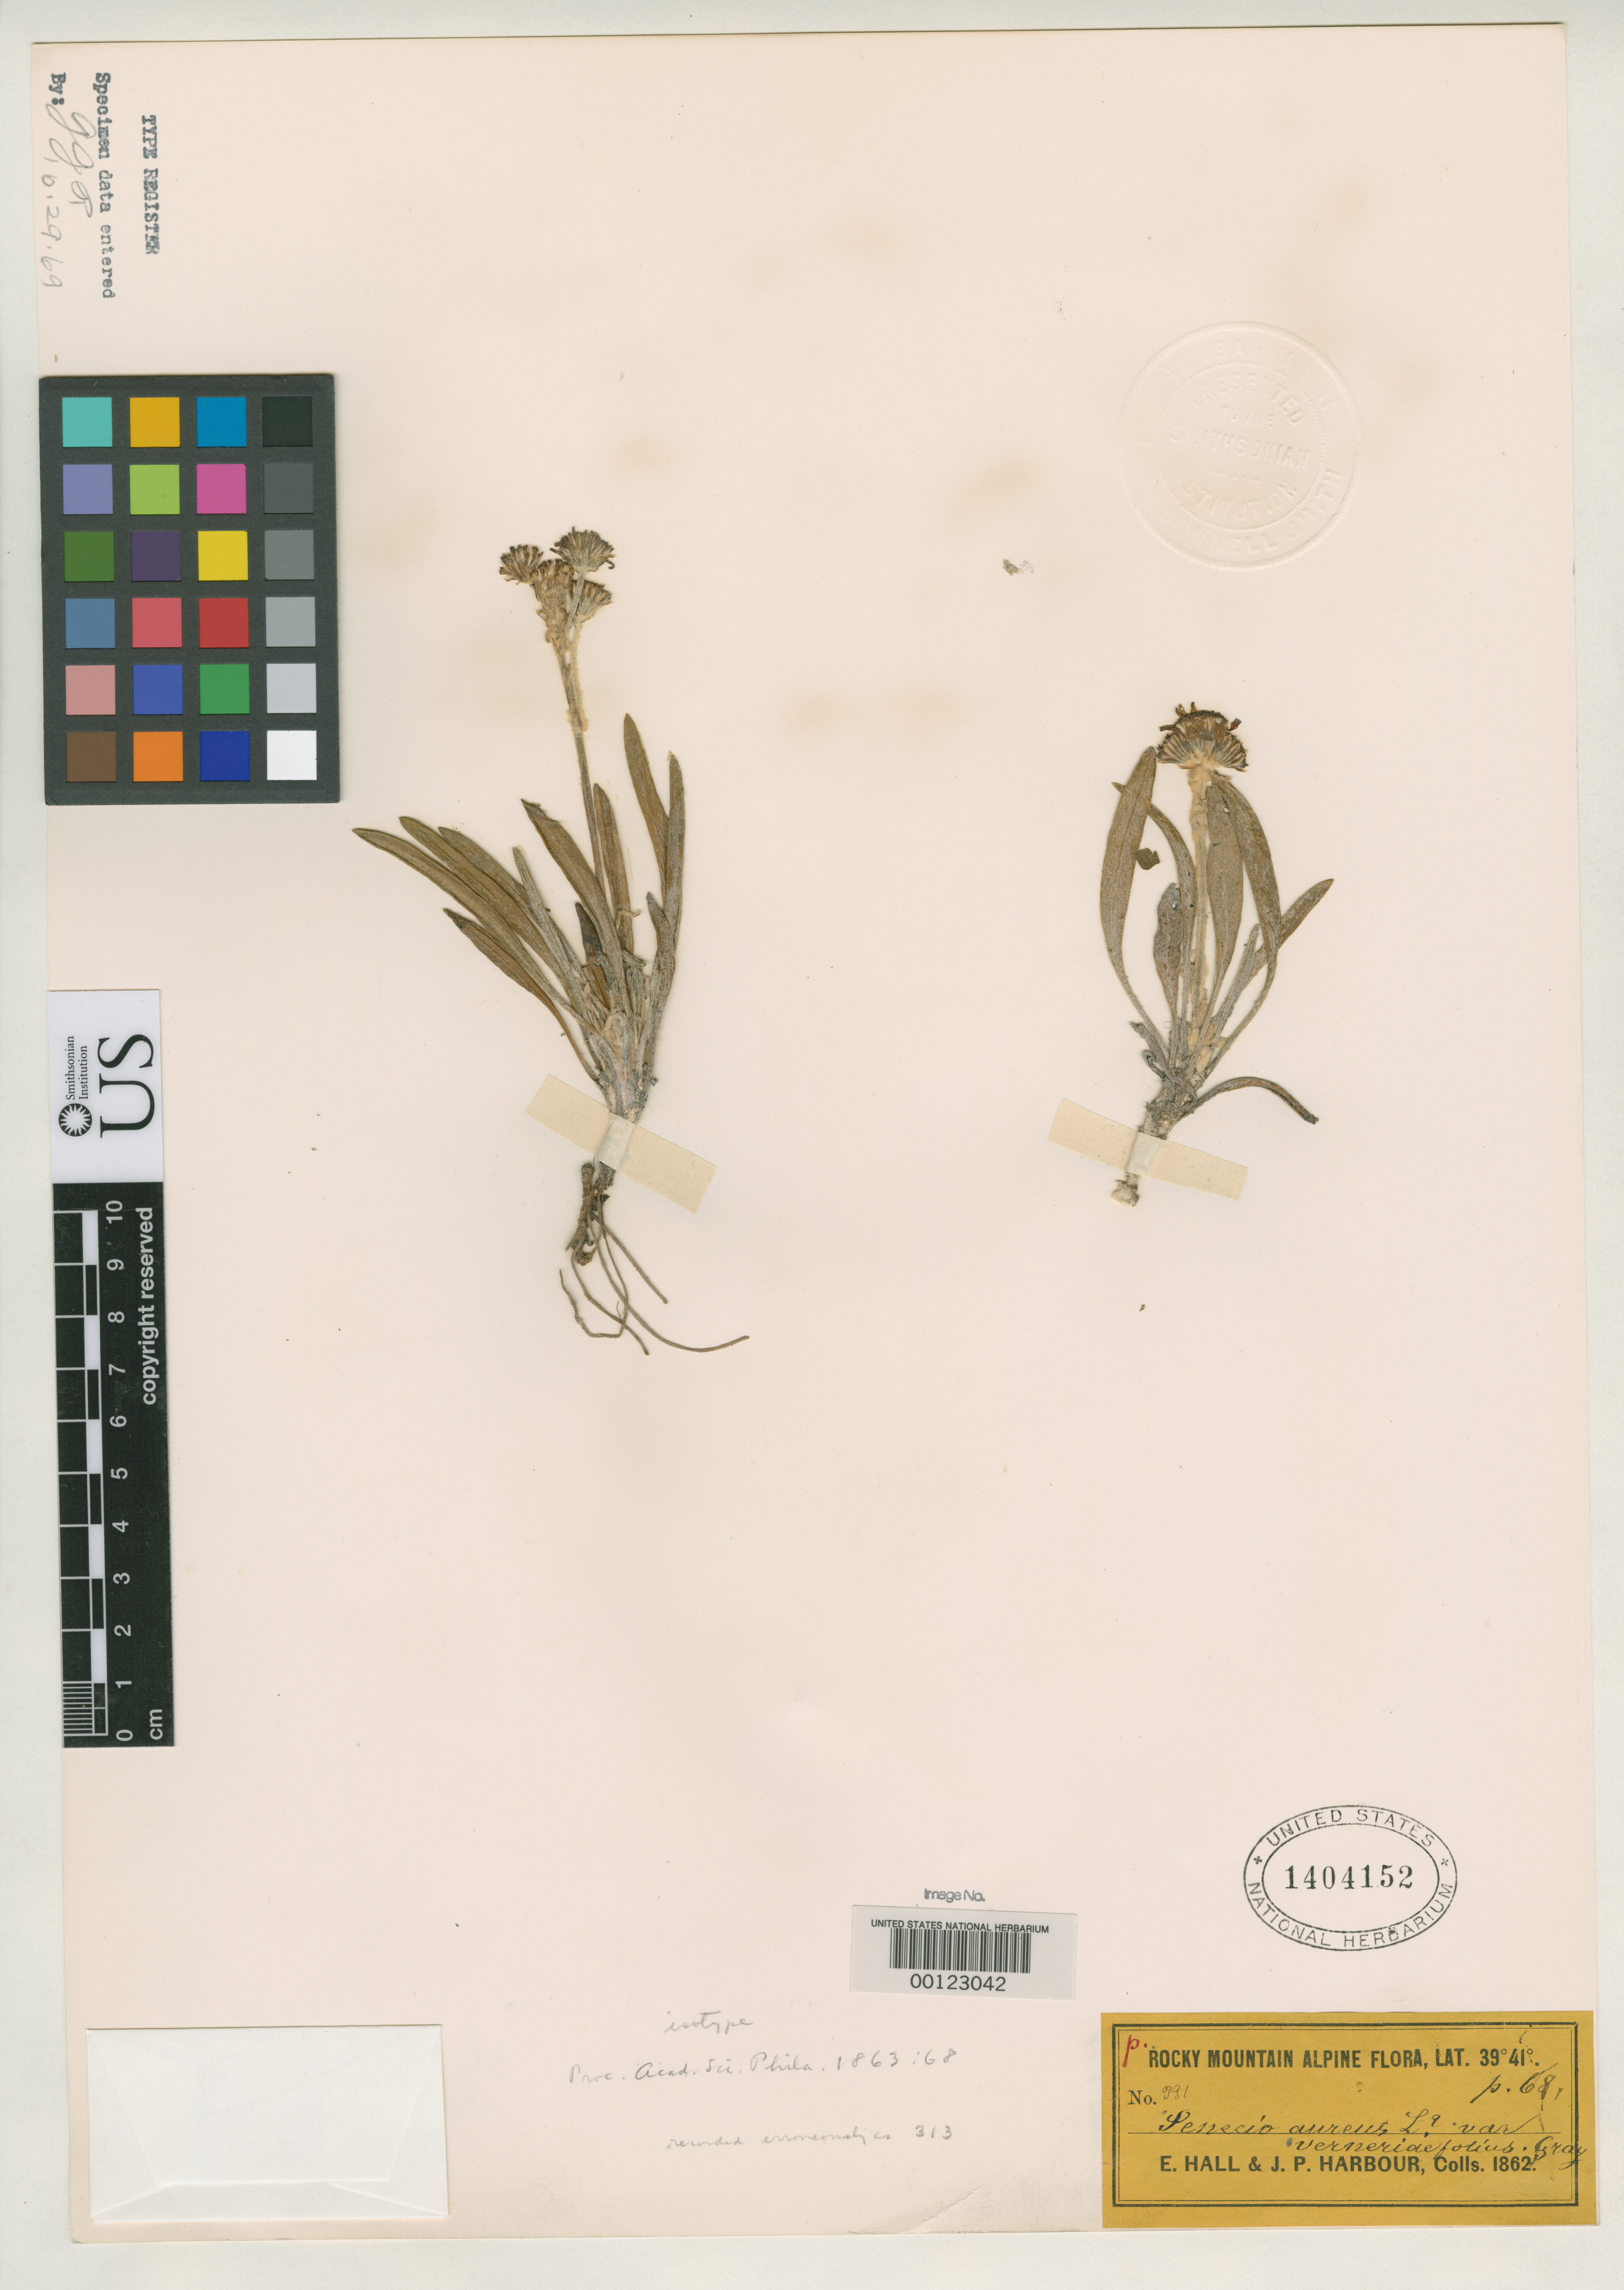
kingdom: Plantae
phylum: Tracheophyta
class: Magnoliopsida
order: Asterales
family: Asteraceae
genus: Senecio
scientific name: Senecio aureus f. werneriaefolius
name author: A. Gray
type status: Isotype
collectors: E. Hall & J. Harbour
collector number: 331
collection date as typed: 1862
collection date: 1862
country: United States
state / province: Colorado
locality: Rocky Mtns.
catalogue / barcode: US 1404152